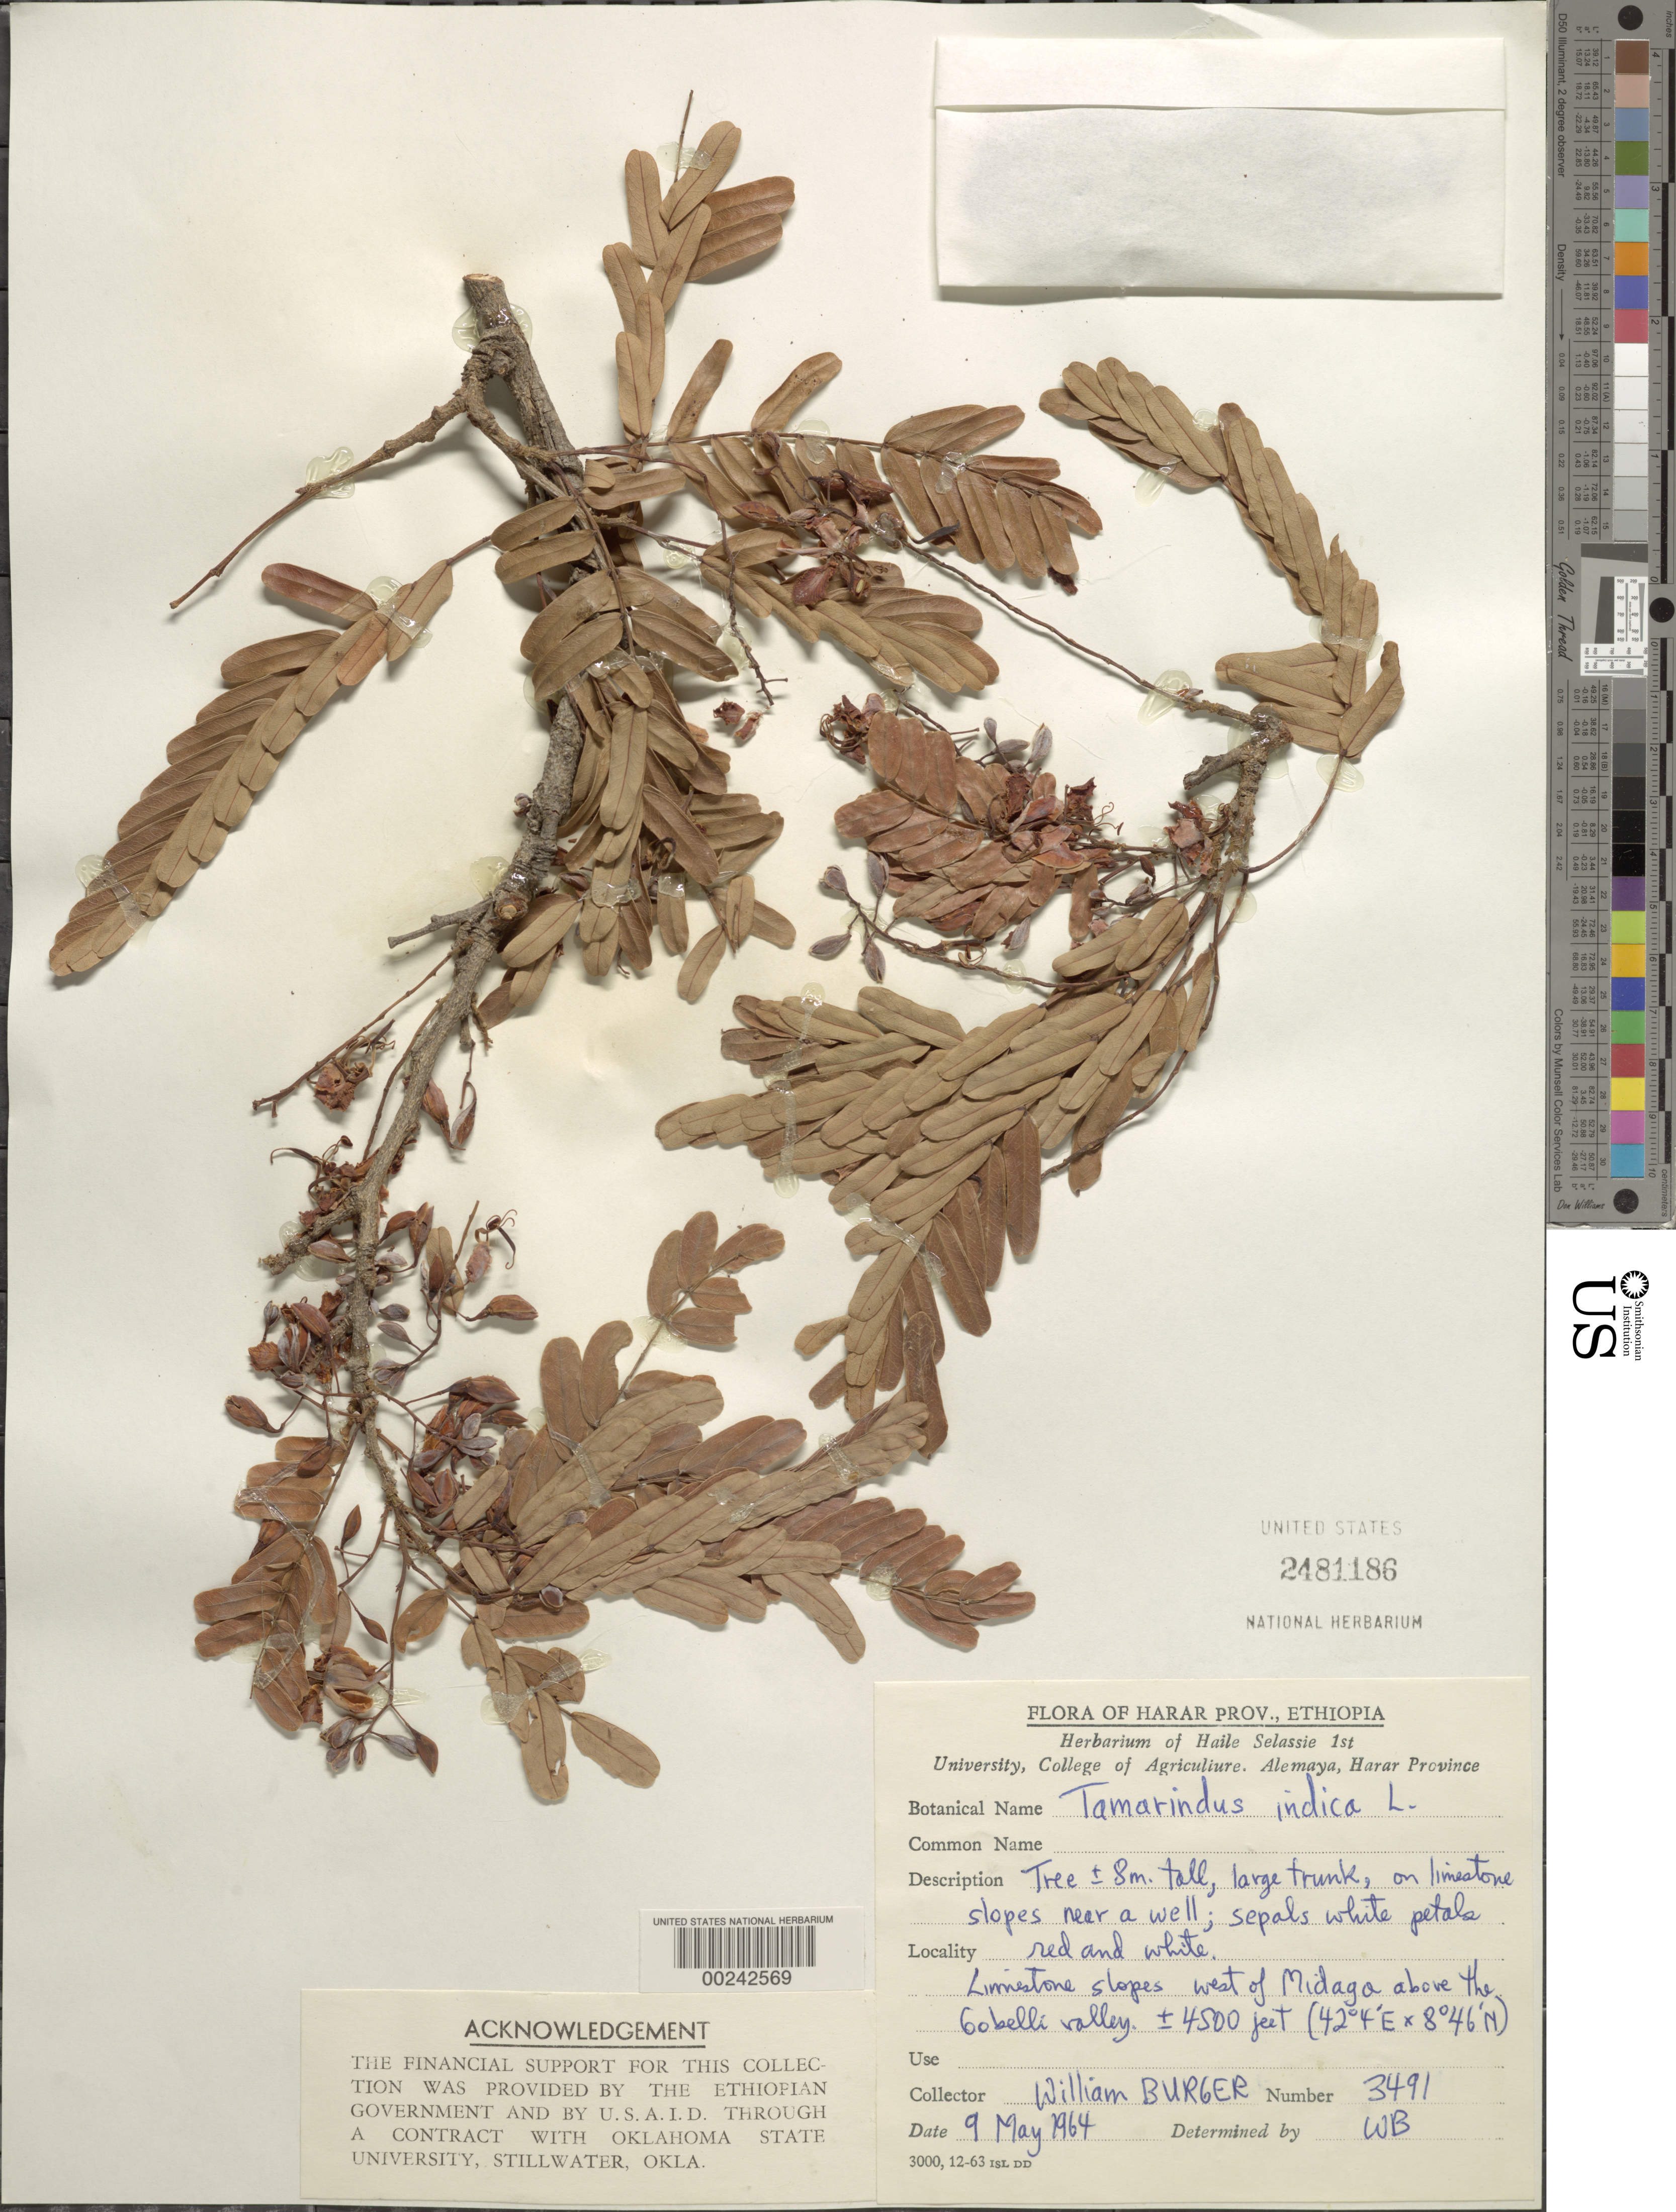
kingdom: Plantae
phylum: Tracheophyta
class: Magnoliopsida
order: Fabales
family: Fabaceae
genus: Tamarindus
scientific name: Tamarindus indica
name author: L.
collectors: W. Burger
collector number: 3491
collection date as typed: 09 May 1964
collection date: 1964-05-09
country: Ethiopia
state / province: Harari (?)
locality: W of midaga above the gobelli valley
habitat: Limestone slopes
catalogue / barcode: US 2481186